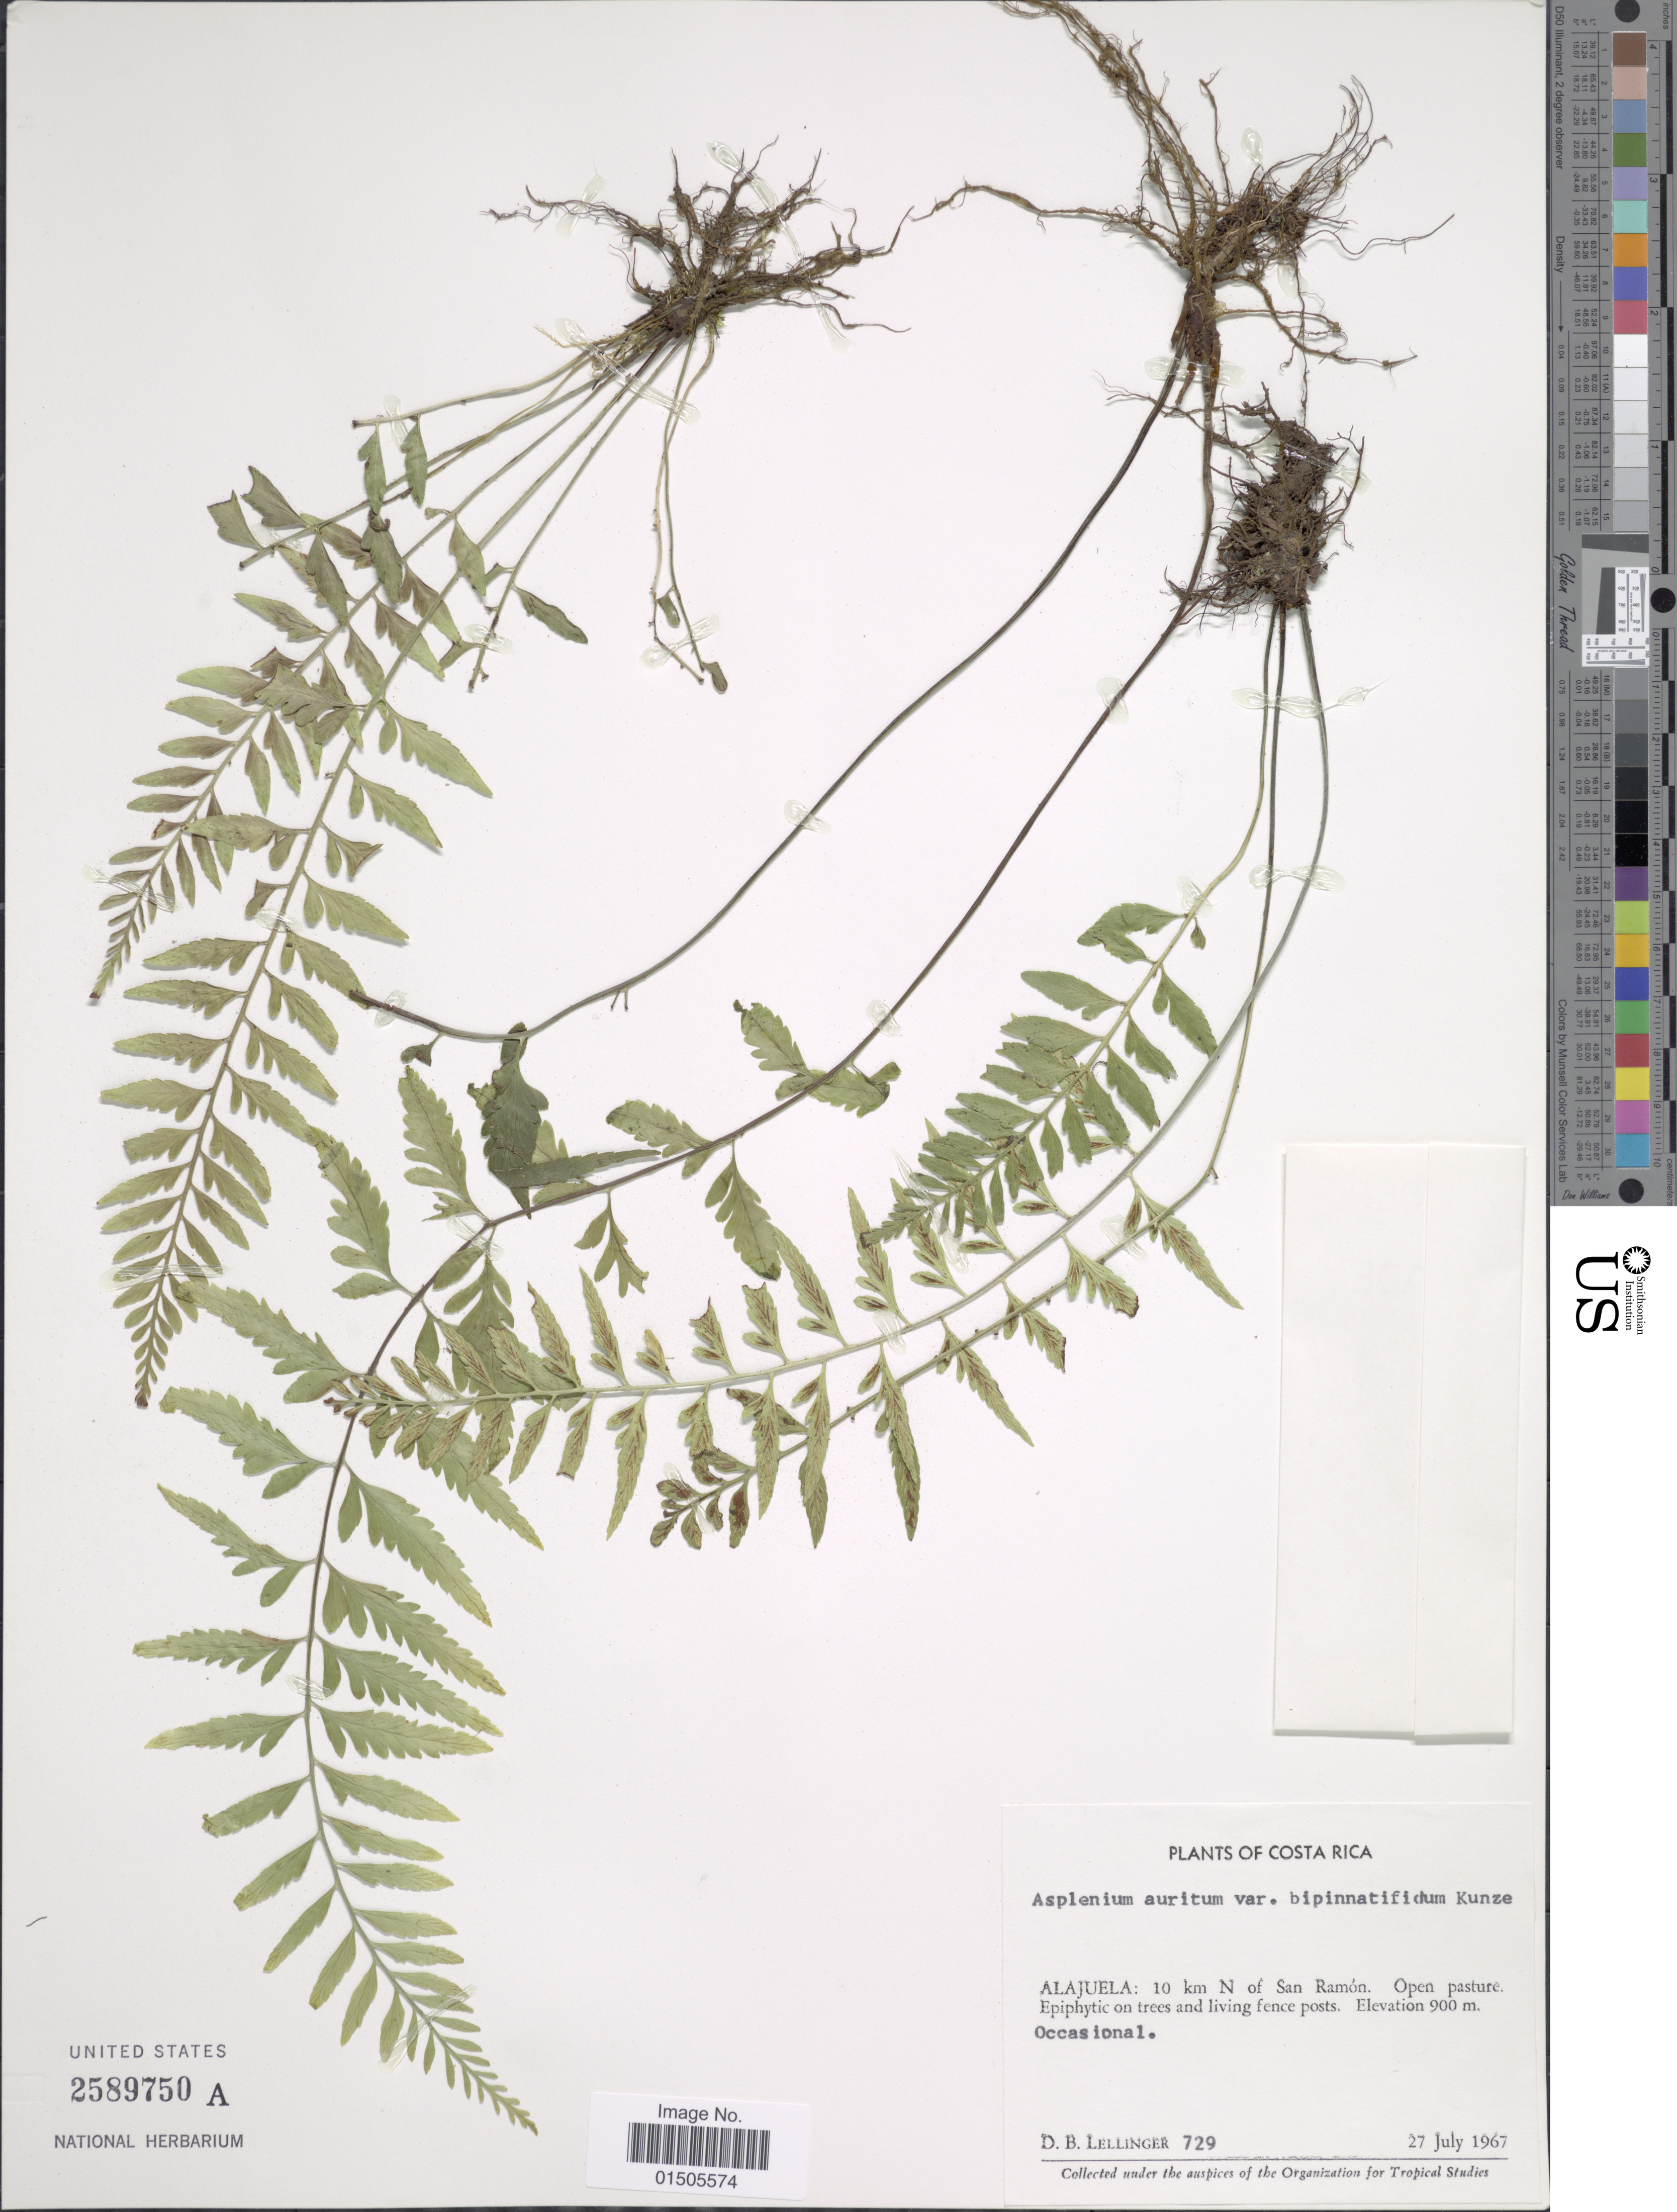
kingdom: Plantae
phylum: Tracheophyta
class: Polypodiopsida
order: Polypodiales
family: Aspleniaceae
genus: Asplenium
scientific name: Asplenium auritum var. bipinnatifidum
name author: Kunze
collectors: D. B. Lellinger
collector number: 729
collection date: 1967-07-27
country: Costa Rica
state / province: Alajuela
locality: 10 km N of San Ramon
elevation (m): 900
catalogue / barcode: US 2589750A